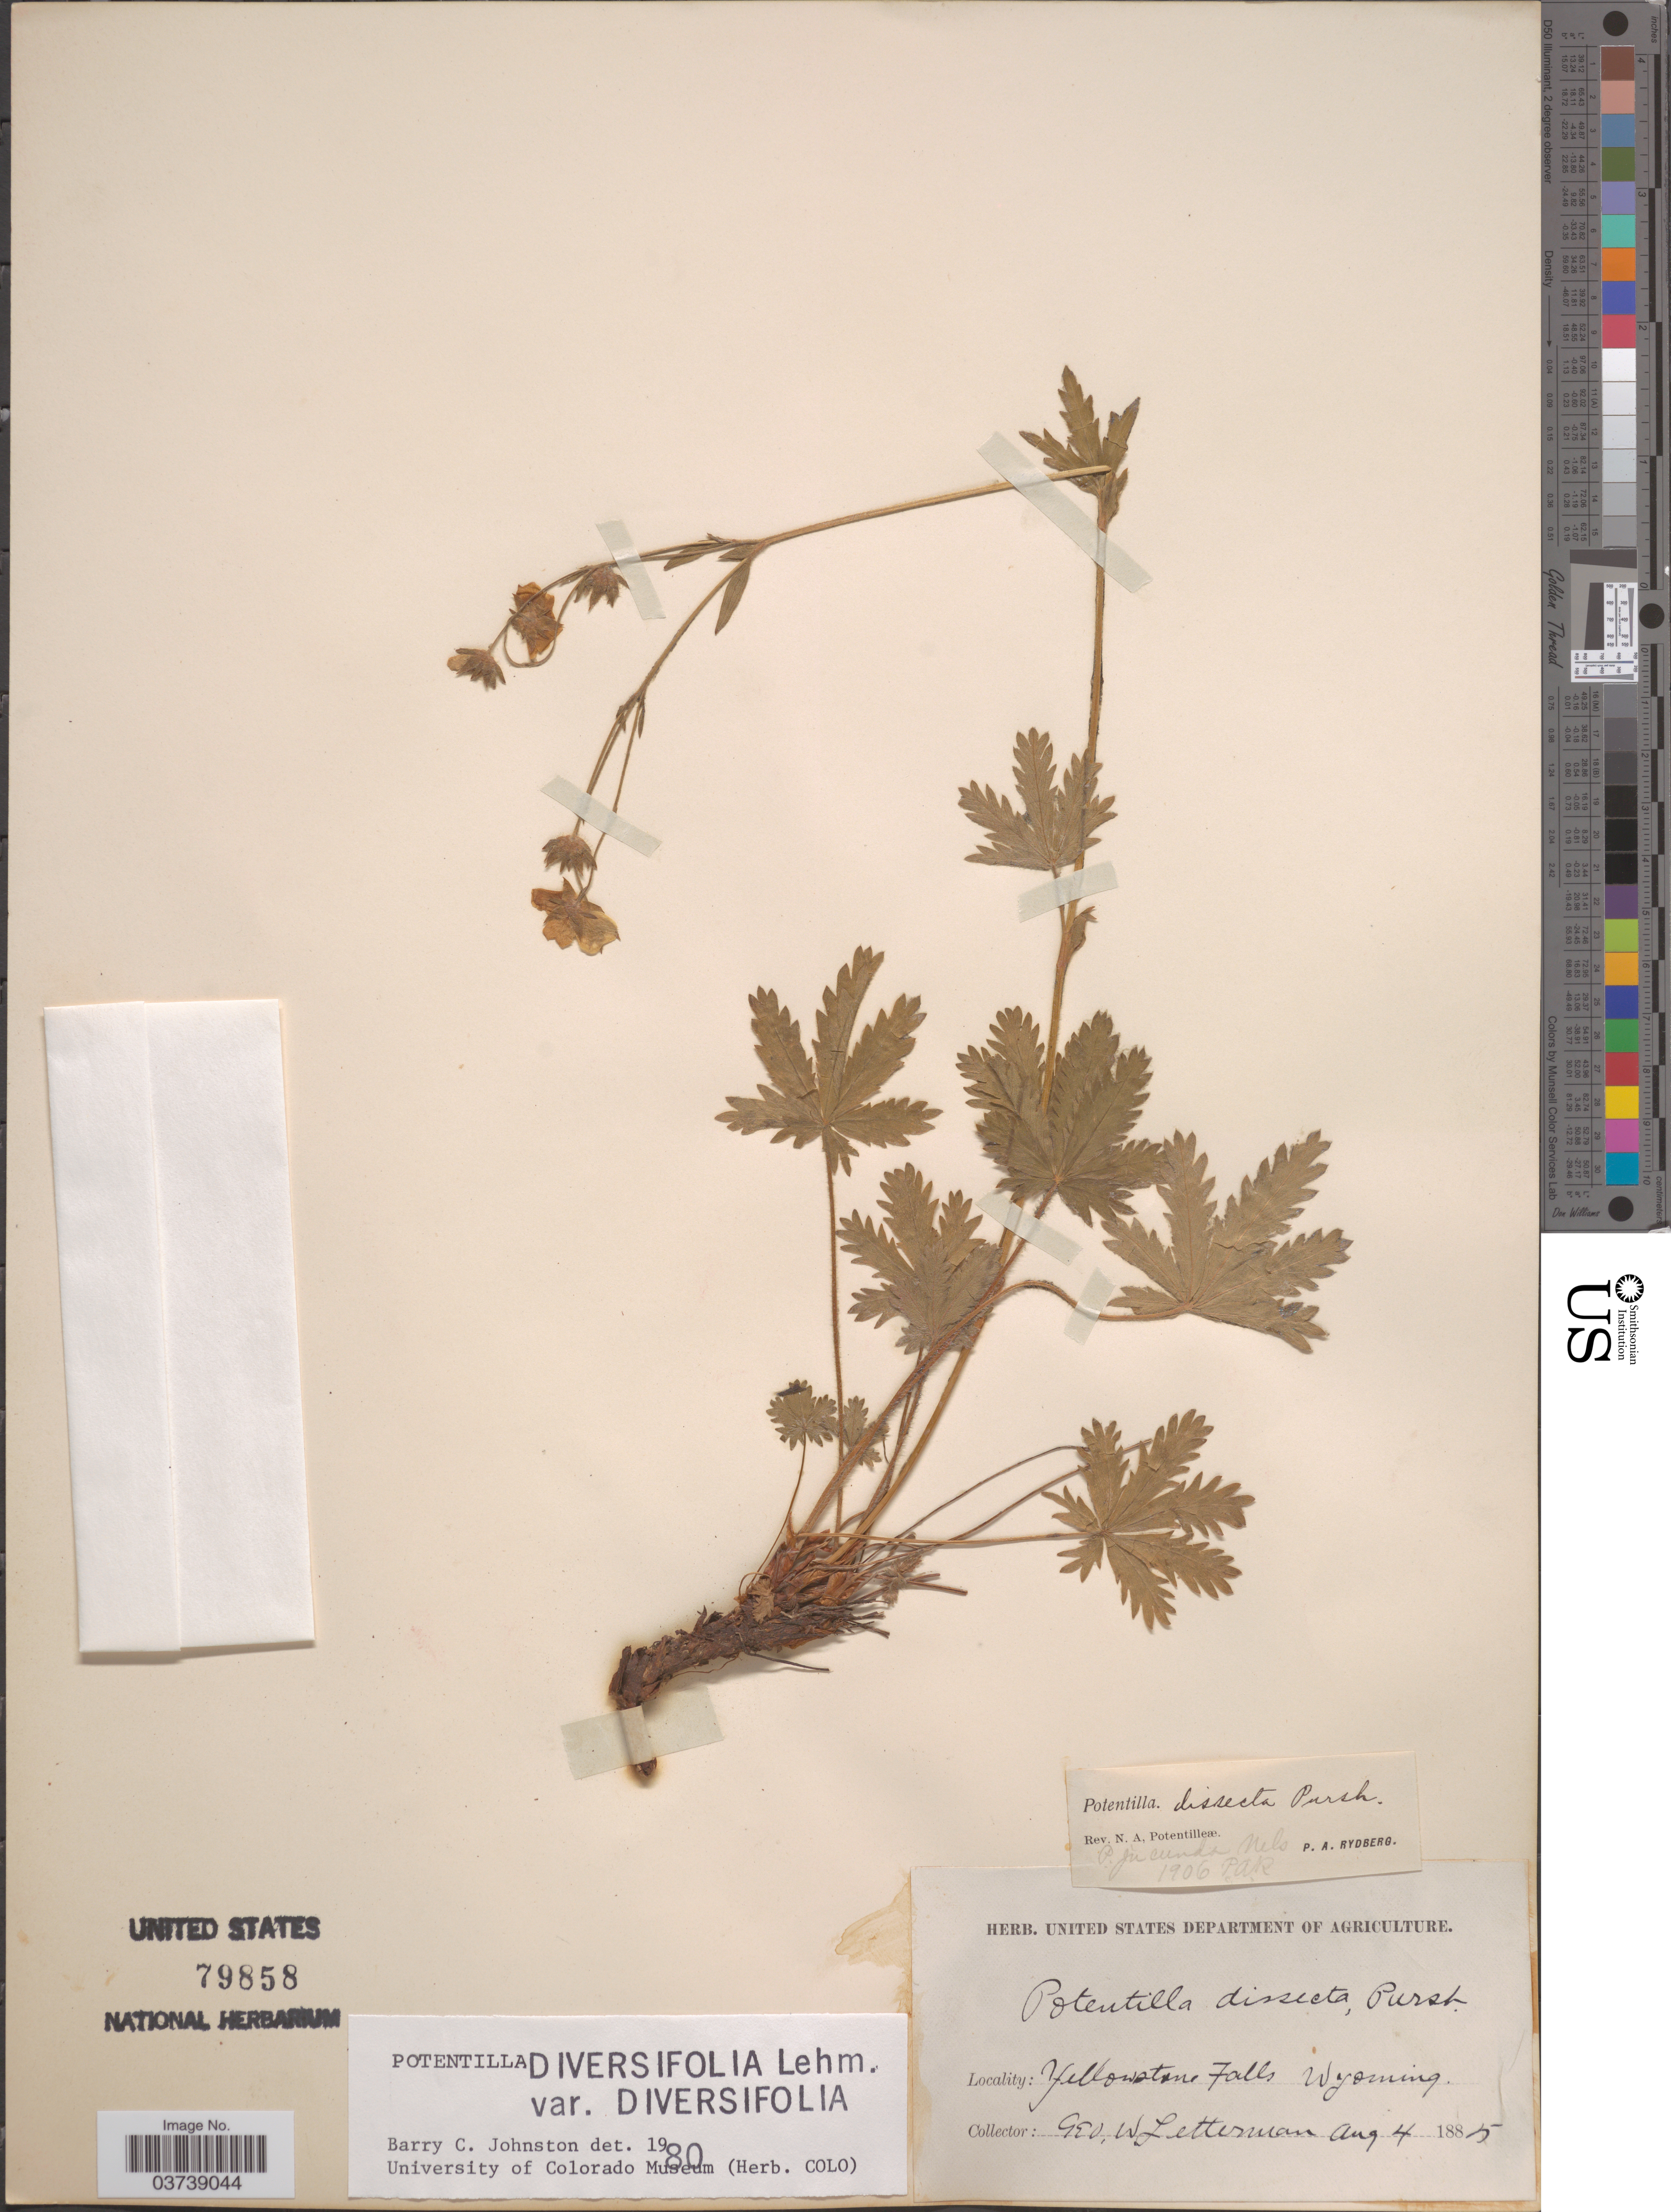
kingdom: Plantae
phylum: Tracheophyta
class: Magnoliopsida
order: Rosales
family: Rosaceae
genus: Potentilla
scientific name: Potentilla diversifolia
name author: Lehm.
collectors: G. W. Letterman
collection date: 1885-08-04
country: United States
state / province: Wyoming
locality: Yellowstone Falls.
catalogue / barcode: US 79858